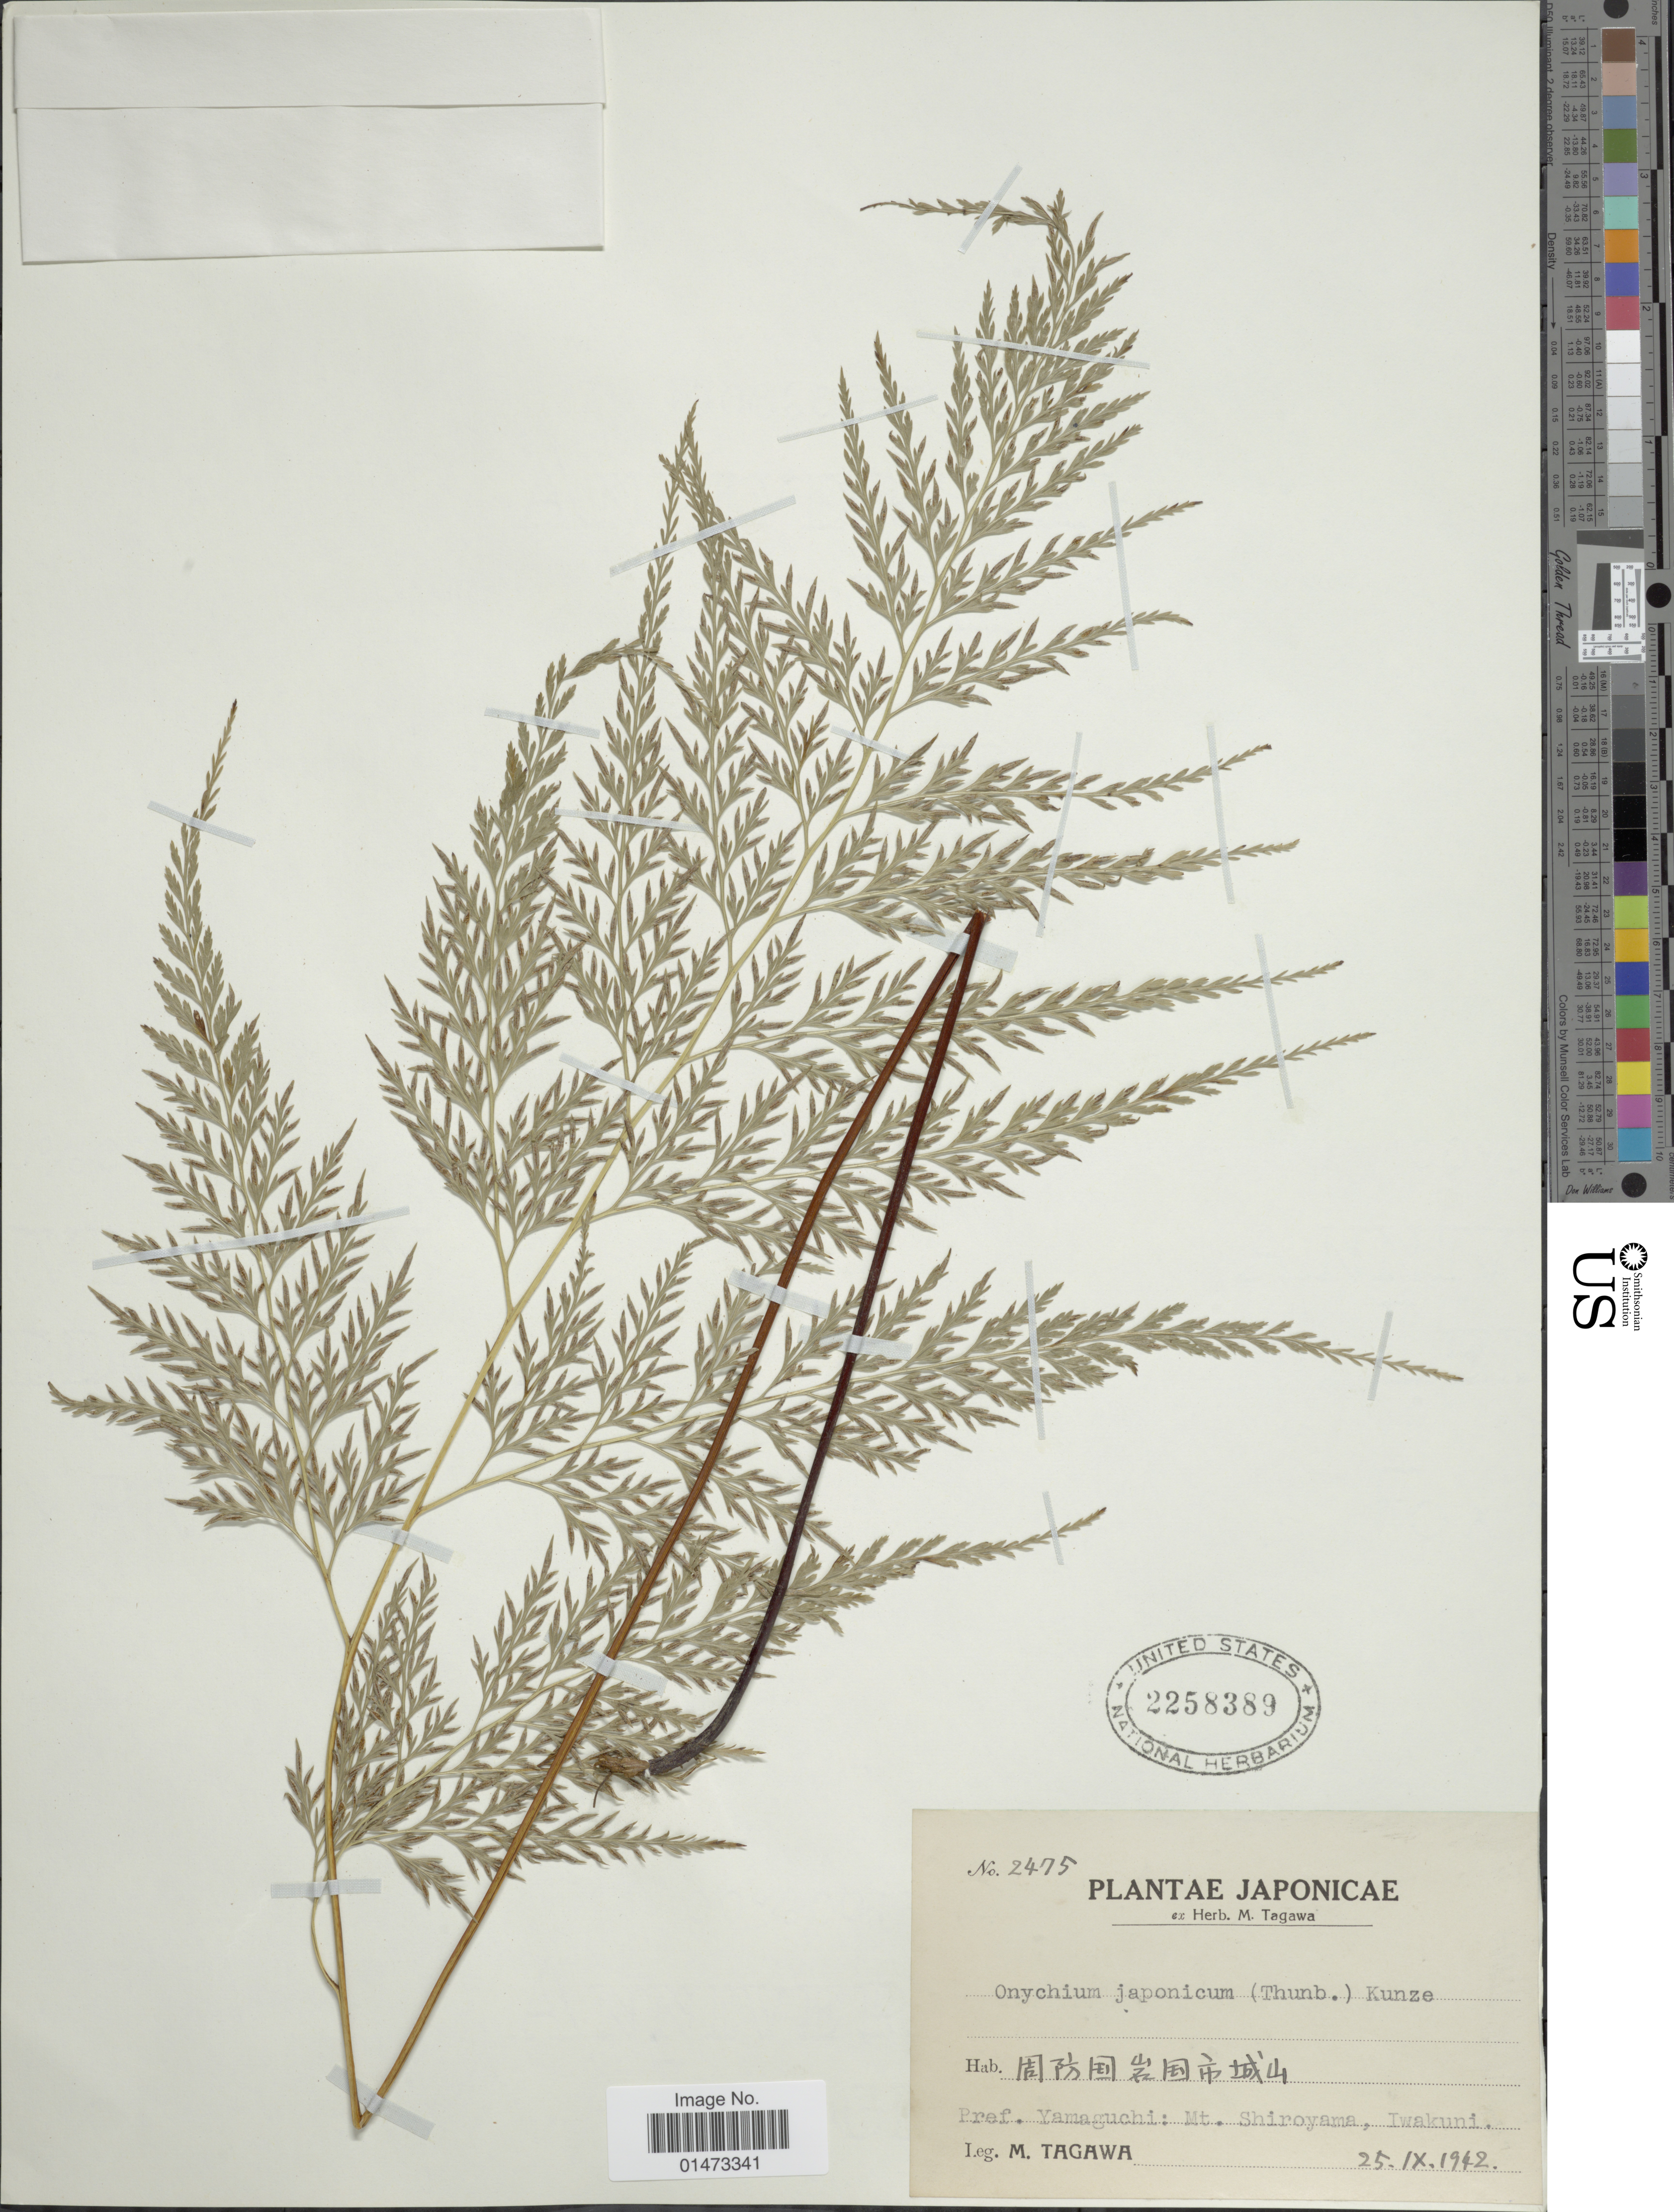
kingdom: Plantae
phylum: Tracheophyta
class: Polypodiopsida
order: Polypodiales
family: Pteridaceae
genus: Onychium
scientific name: Onychium japonicum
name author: (Thunb.) Kunze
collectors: M. Tagawa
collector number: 2475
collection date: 1942-09-25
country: Japan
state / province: Yamaguti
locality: Mt. Shiroyama, Iwakuni.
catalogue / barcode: US 2258389